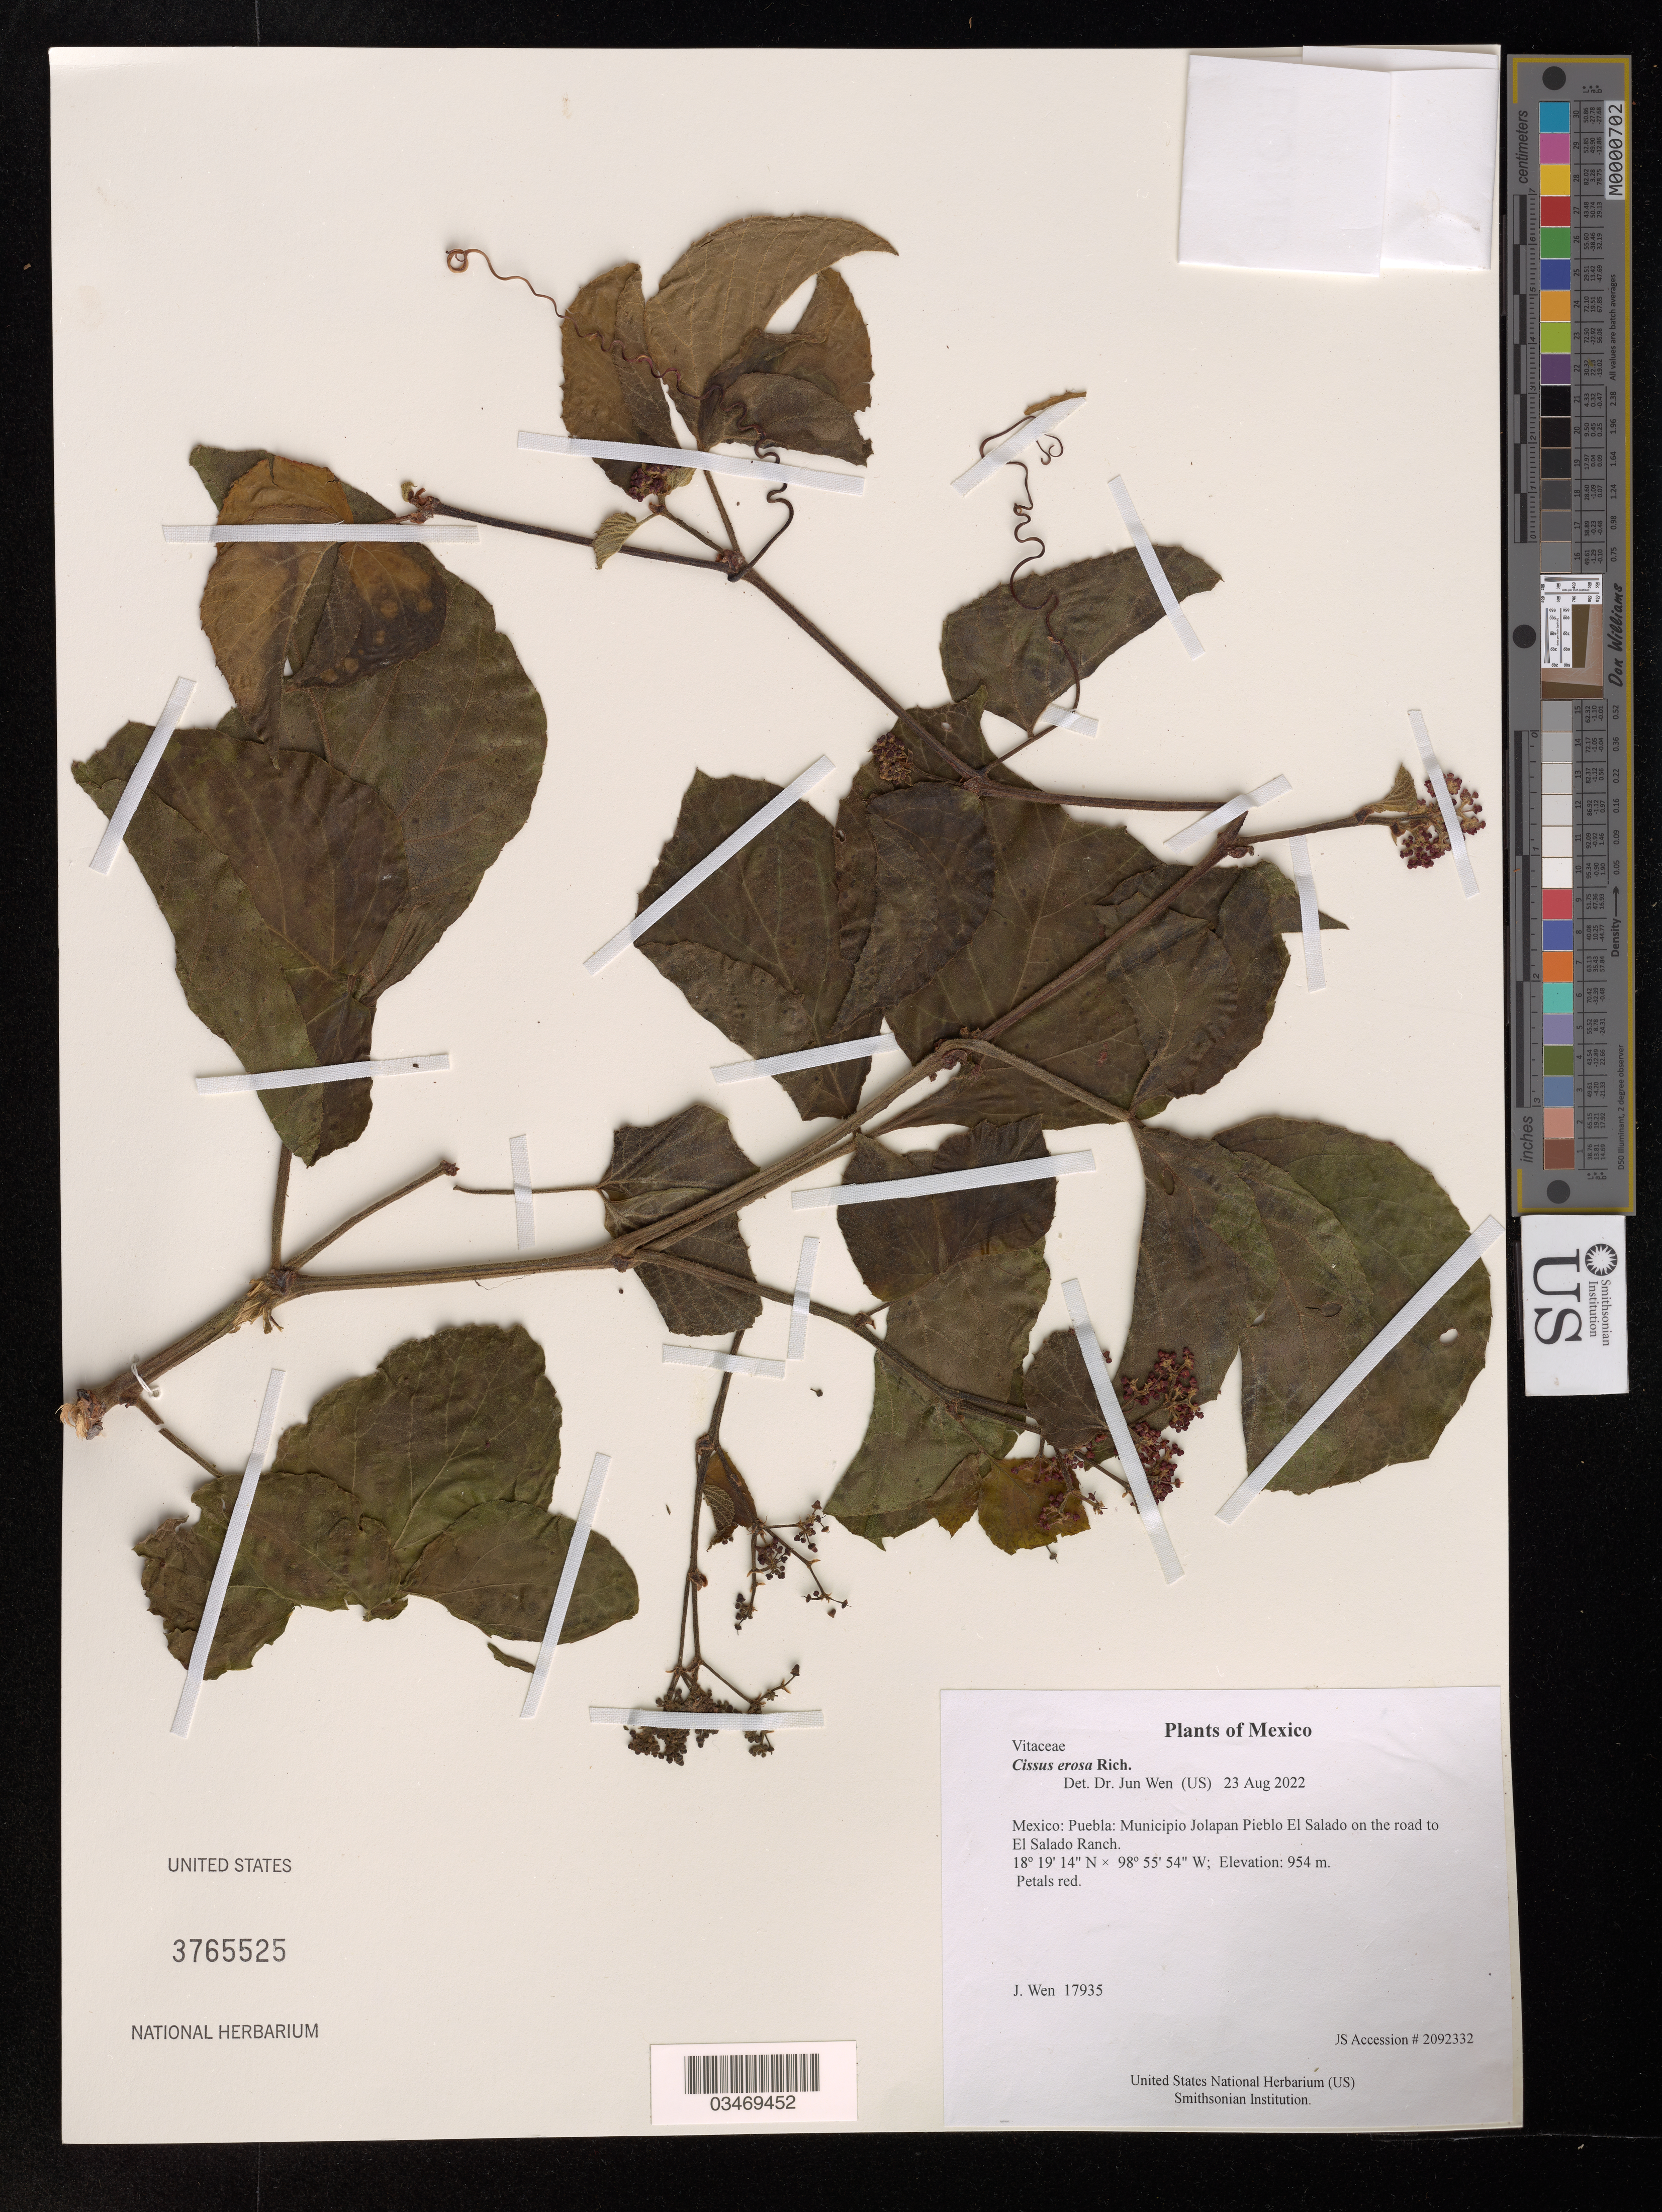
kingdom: Plantae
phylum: Tracheophyta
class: Magnoliopsida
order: Vitales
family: Vitaceae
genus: Cissus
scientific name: Cissus erosa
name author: Rich.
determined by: Wen, Jun, (BOT), Smithsonian Institution - National Museum of Natural History (UNITED STATES)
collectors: J. Wen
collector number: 17935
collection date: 2022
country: Mexico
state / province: Puebla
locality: Municipio Jolapan Pieblo El Salado on the road to El Salado Ranch.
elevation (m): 954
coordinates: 18 19 14 N, 98 55 54 W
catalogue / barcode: US 3765525